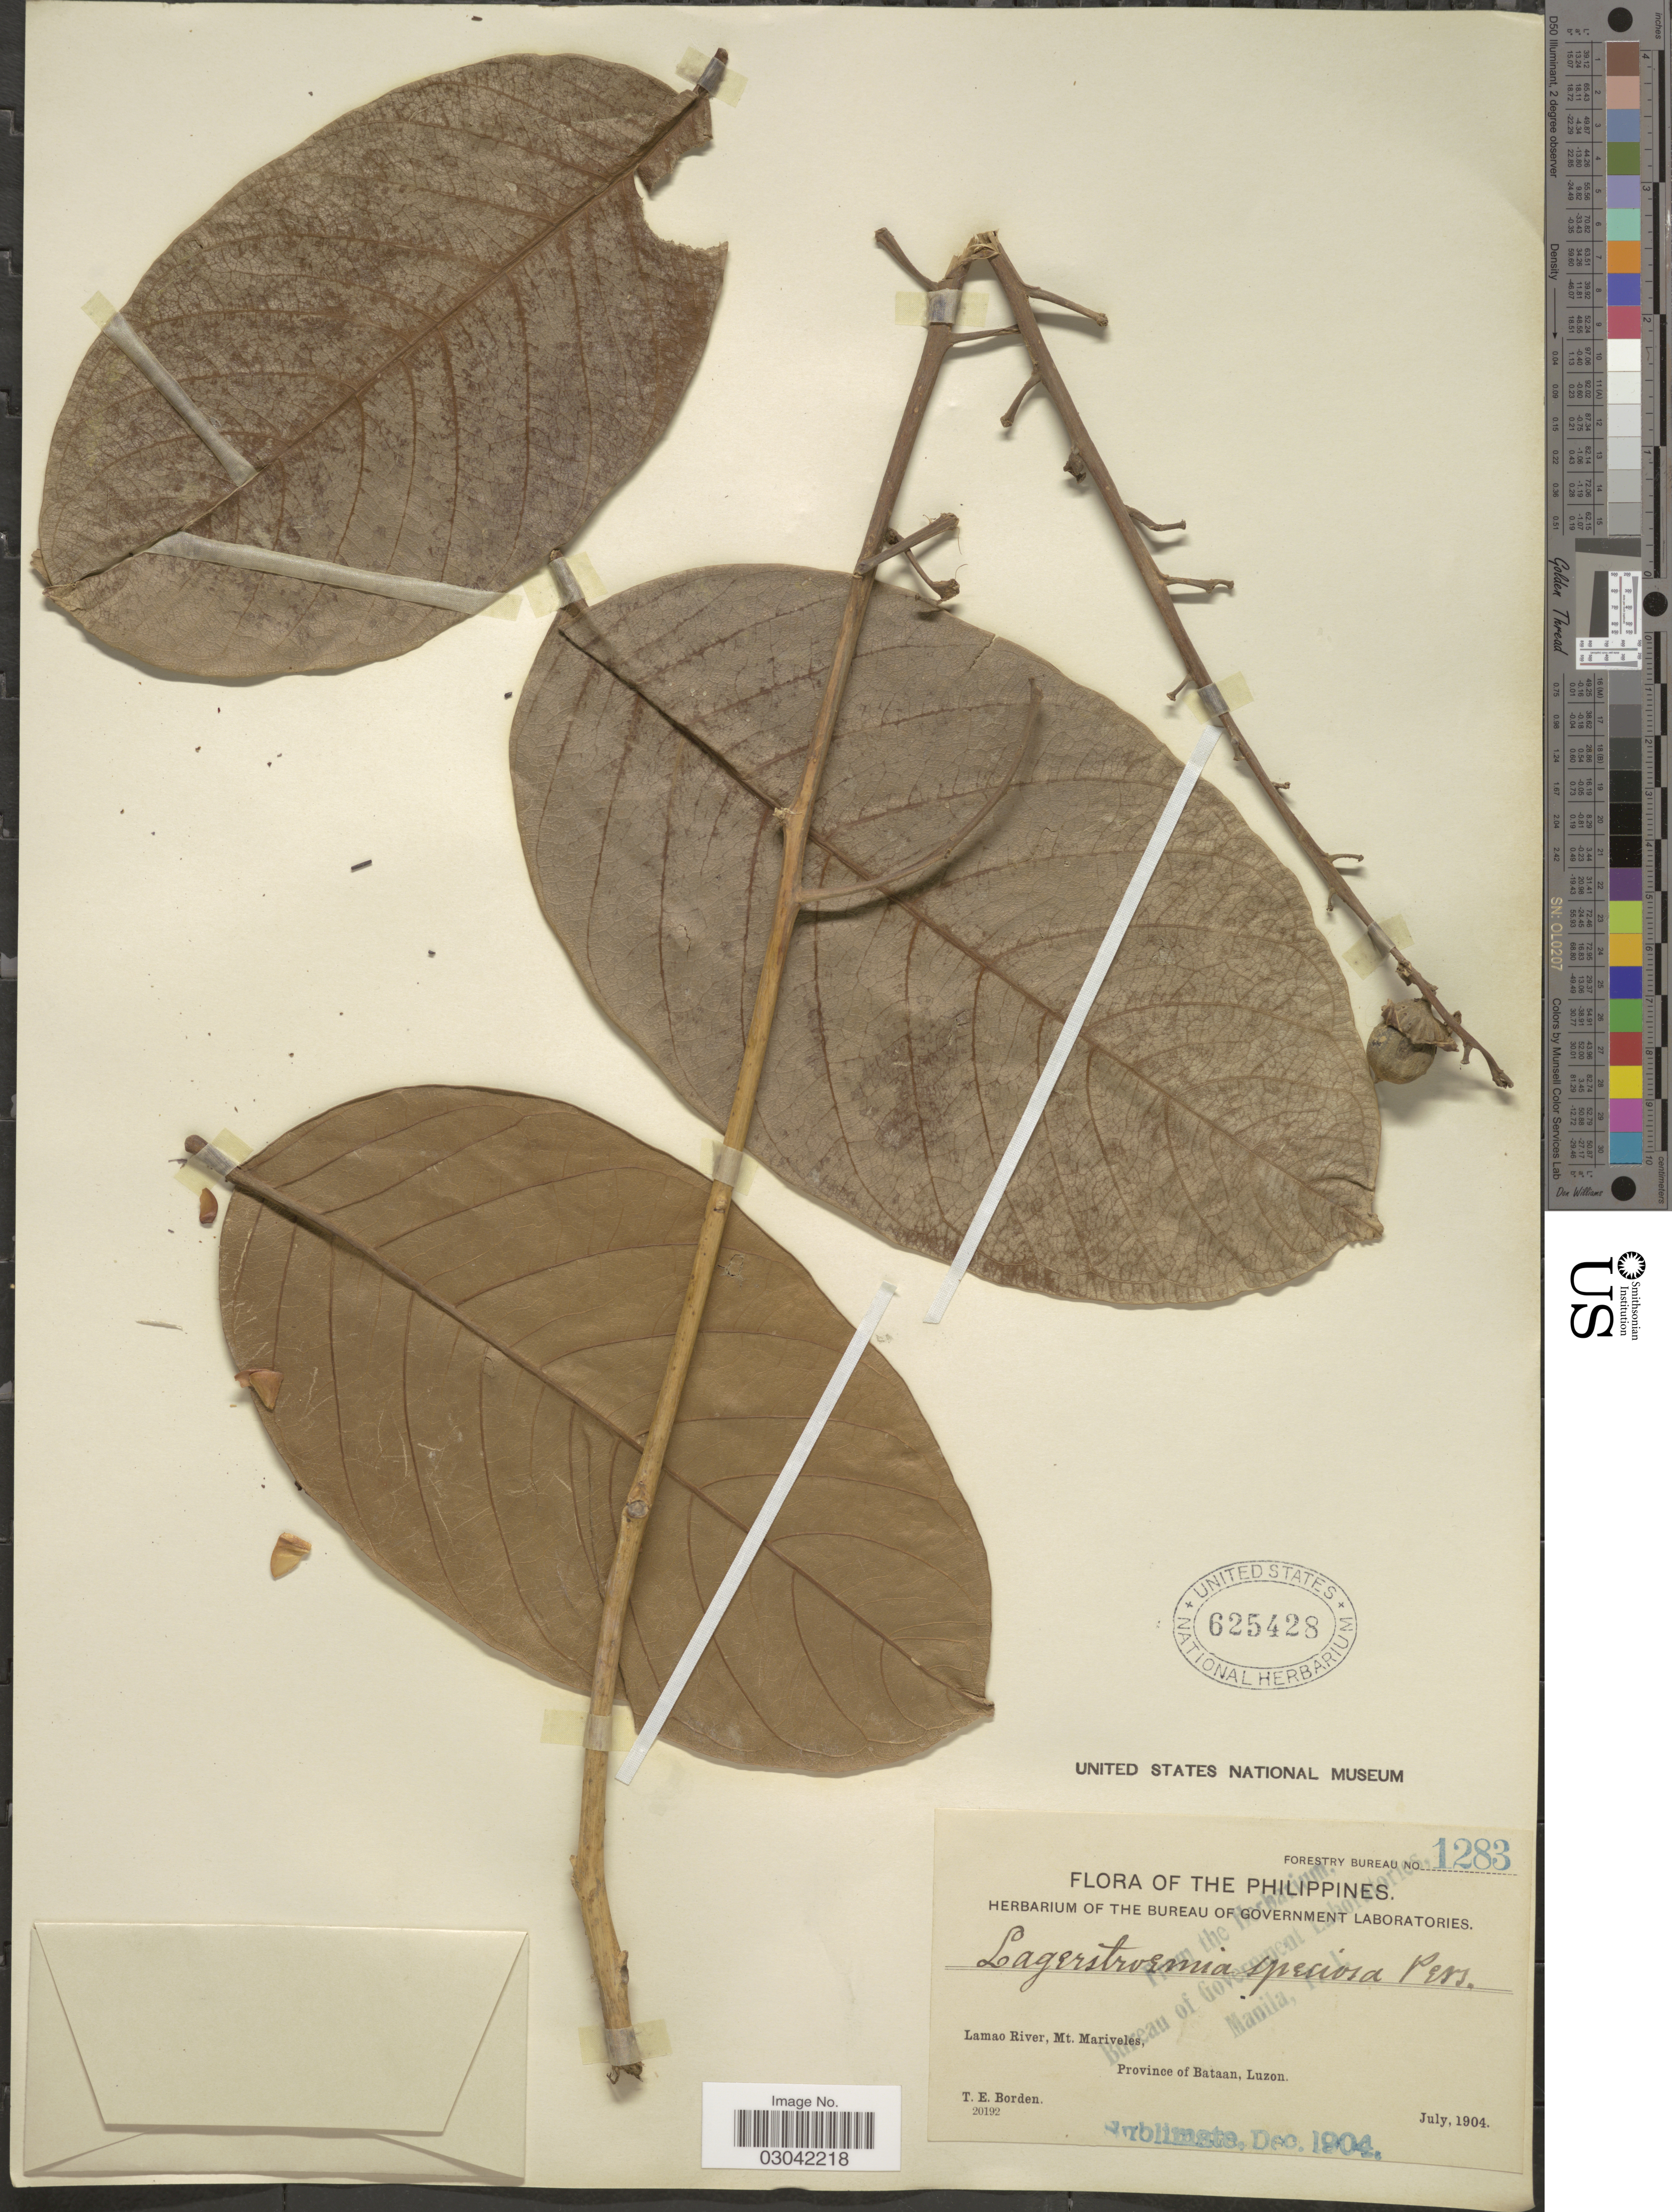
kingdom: Plantae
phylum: Tracheophyta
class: Magnoliopsida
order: Myrtales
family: Lythraceae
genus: Lagerstroemia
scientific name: Lagerstroemia speciosa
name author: (L.) Pers.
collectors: T. E. Borden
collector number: Forestry Bureau 1283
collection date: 1904-07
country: Philippines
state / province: Cagayan Valley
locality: Lamao River, Mt. Mariveles, Province of Bataan, Luzon.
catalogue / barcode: US 625428